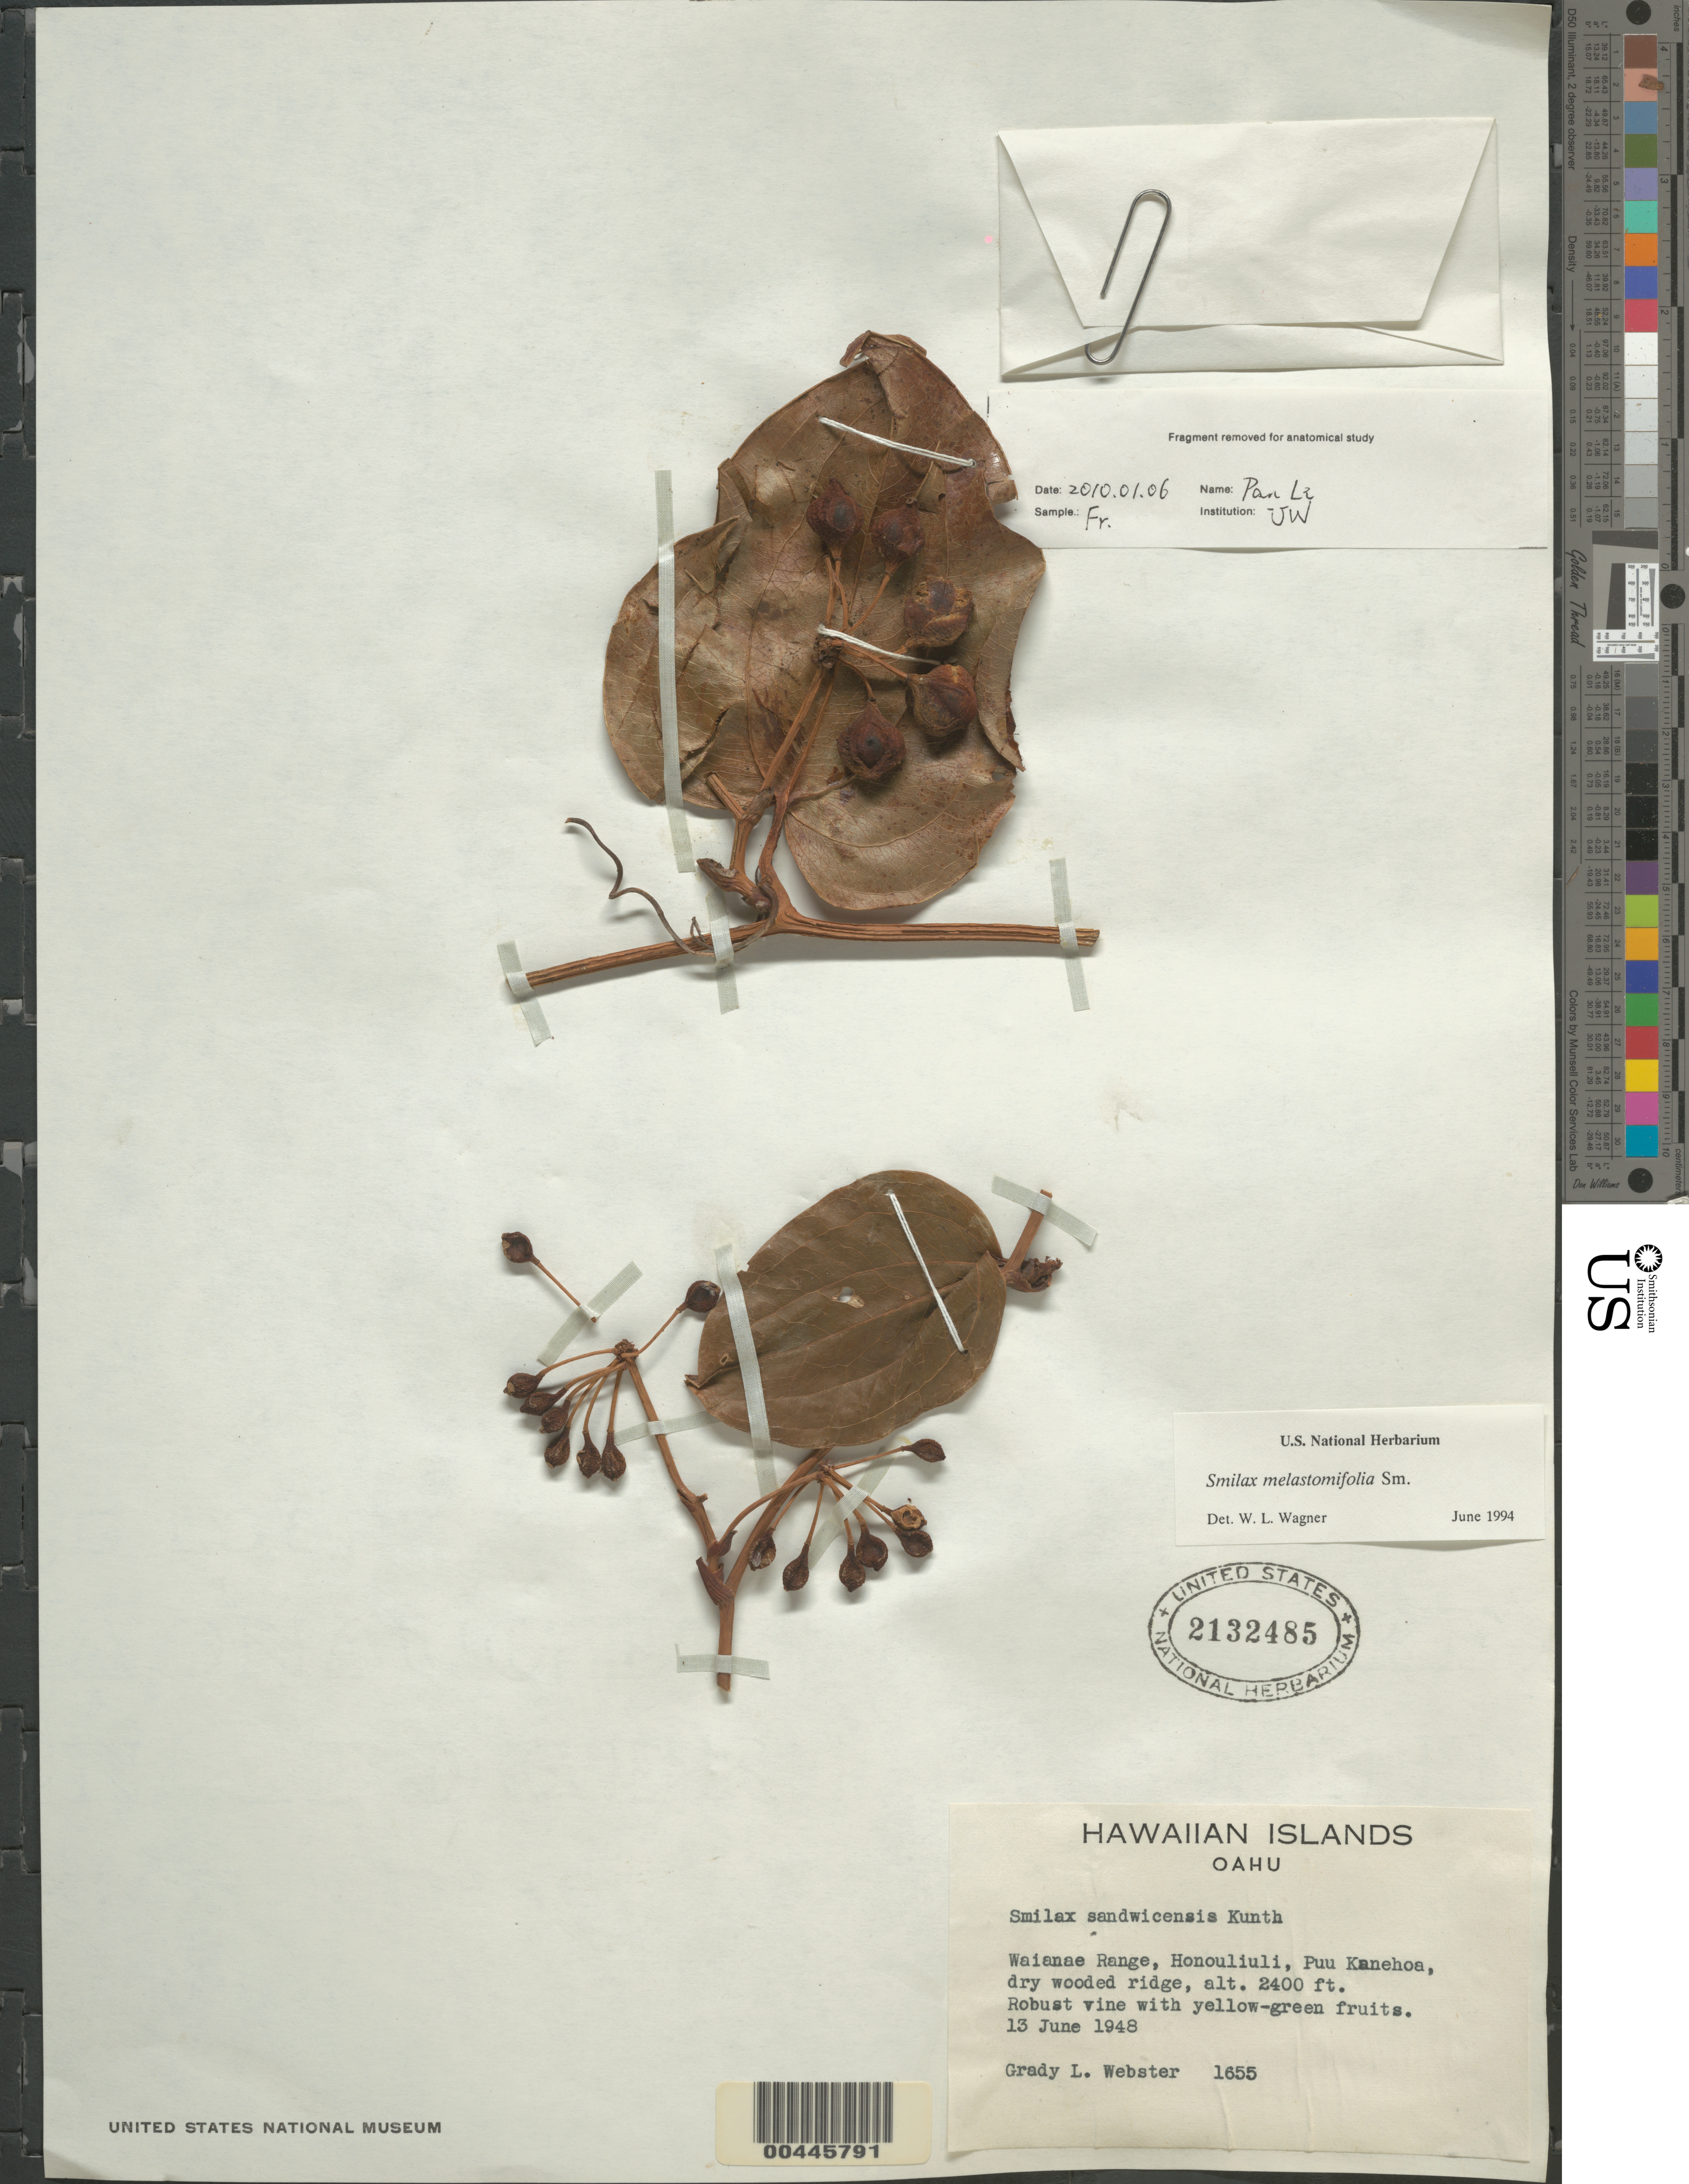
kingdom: Plantae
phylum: Tracheophyta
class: Liliopsida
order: Liliales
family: Smilacaceae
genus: Smilax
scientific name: Smilax melastomifolia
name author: Sm.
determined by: Wagner, W. L., (BOT), Smithsonian Institution - National Museum of Natural History (UNITED STATES)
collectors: G. L. Webster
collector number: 1655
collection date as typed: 13 Jun 1948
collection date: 1948-06-13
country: United States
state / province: Hawaii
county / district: Honolulu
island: Oahu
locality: Waianae Range, Honouliuli, Puu Kanehoa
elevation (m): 732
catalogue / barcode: US 2132485